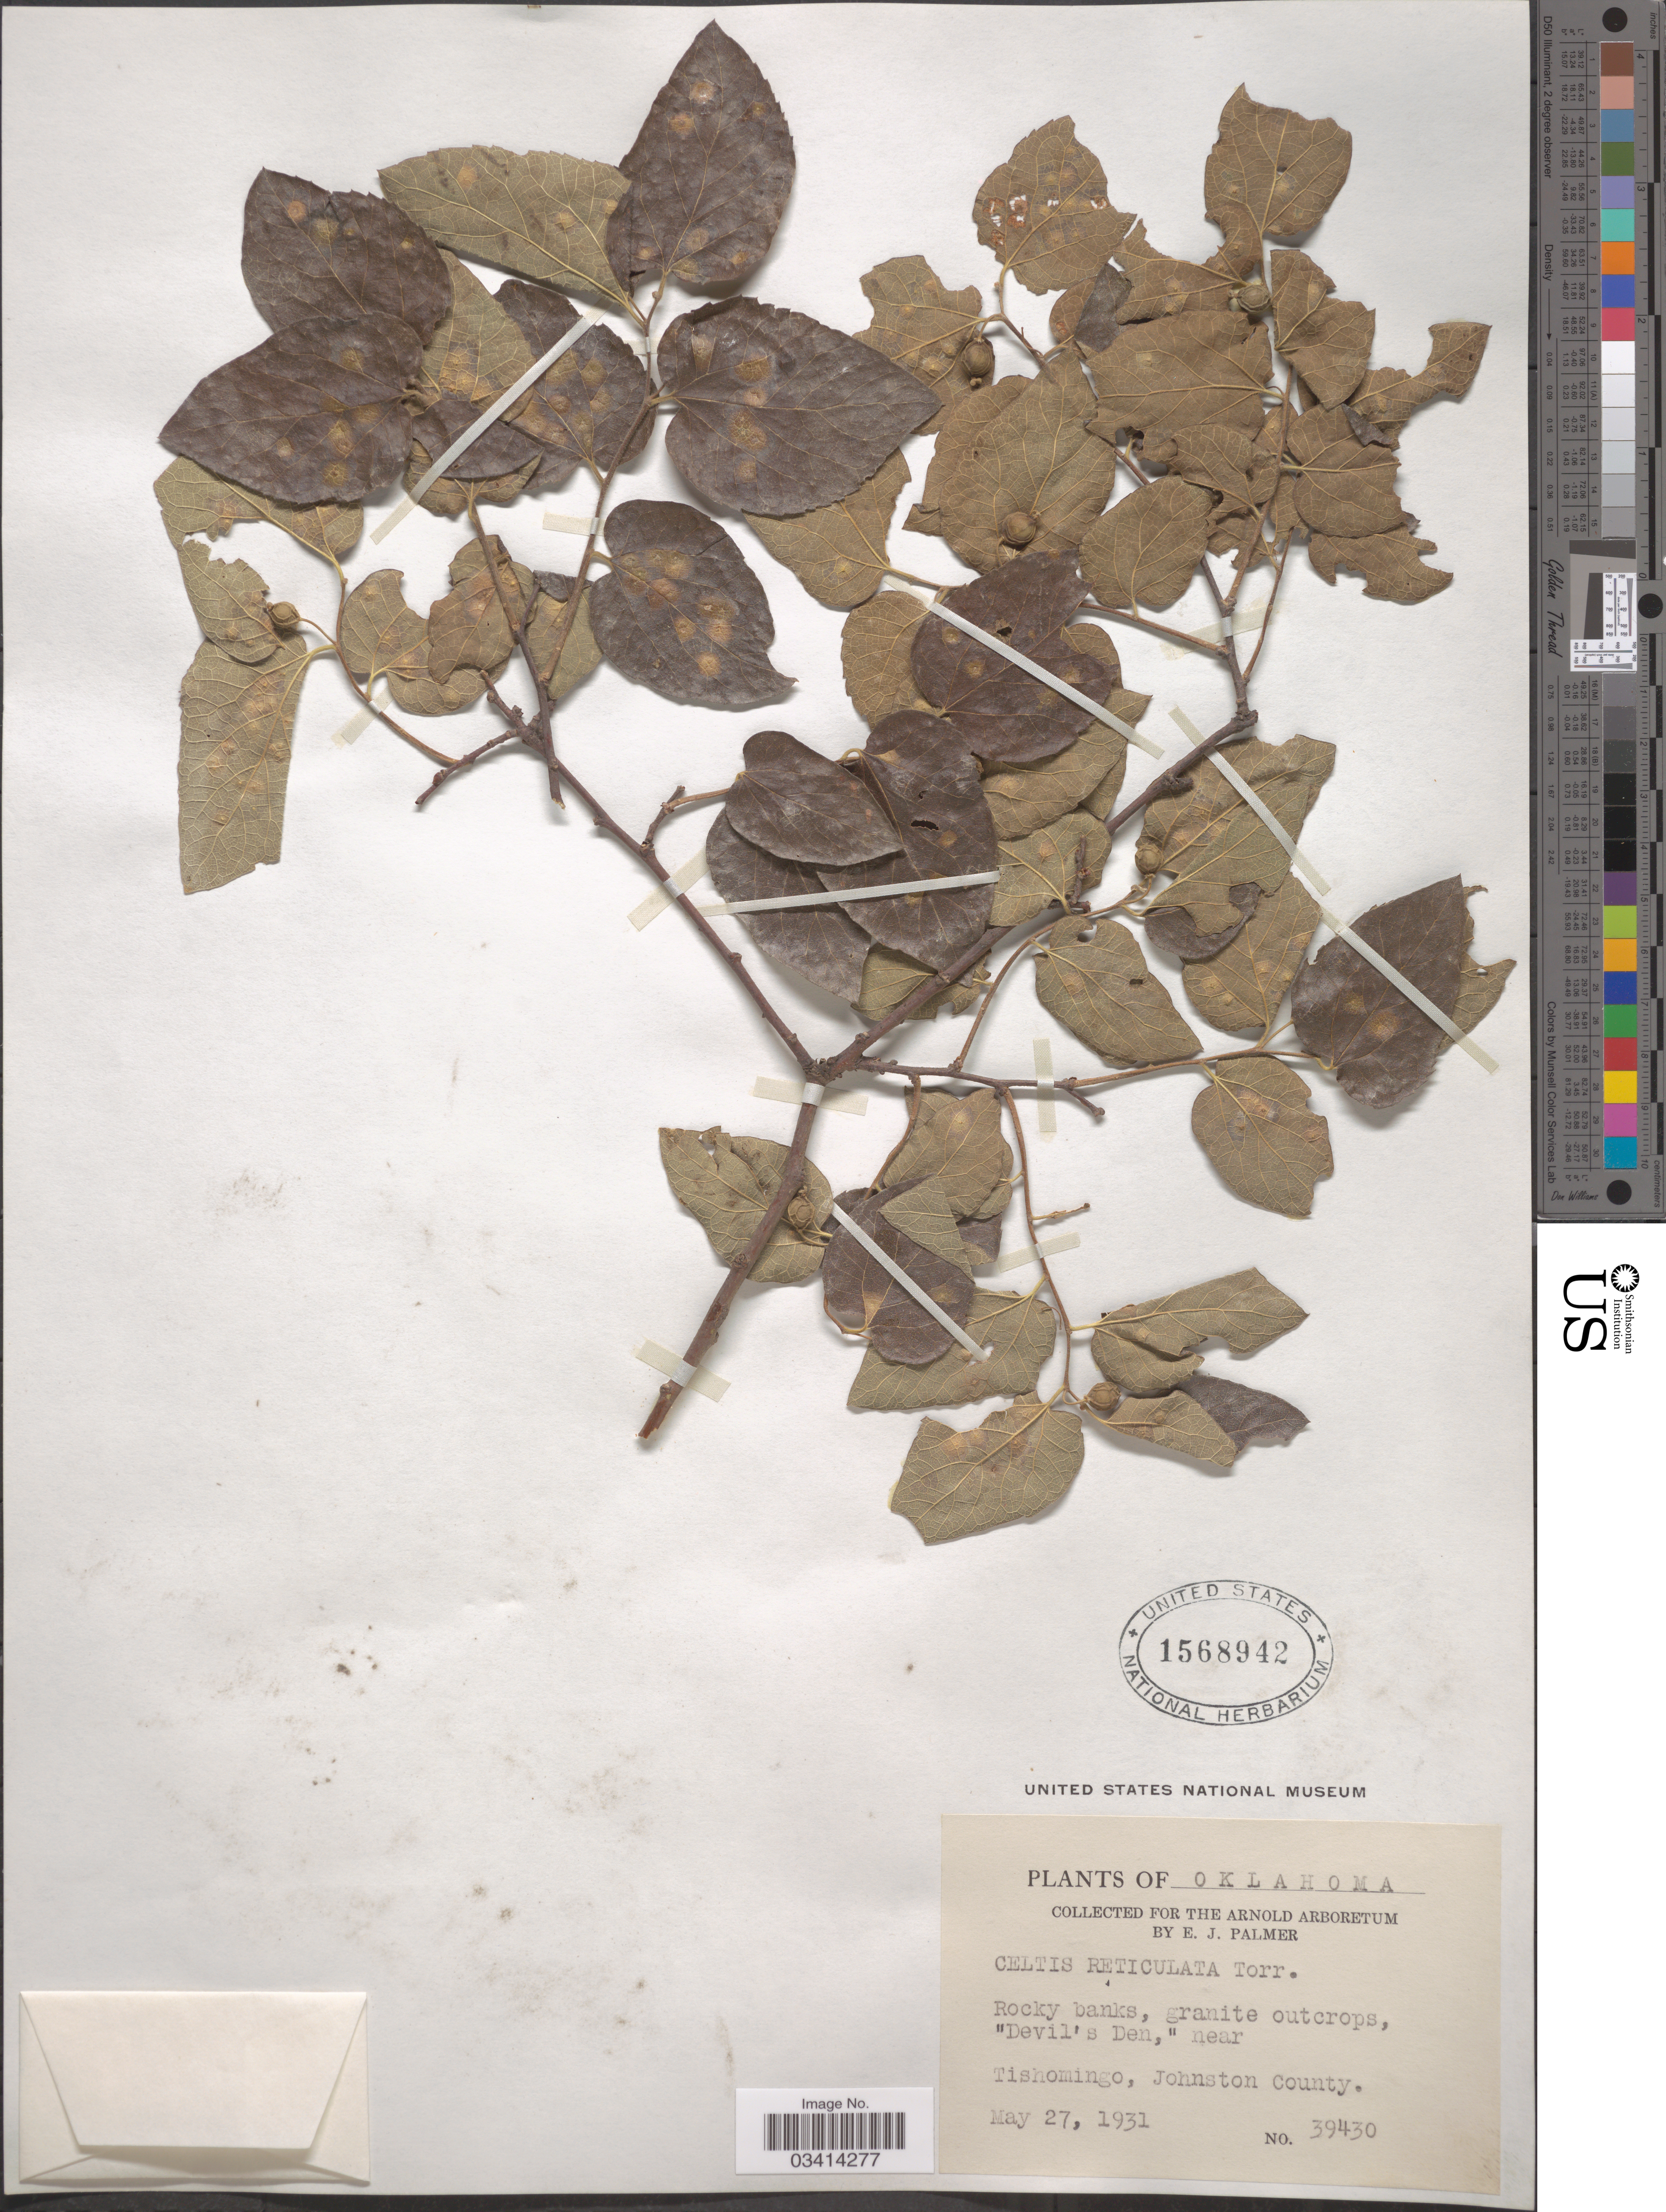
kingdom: Plantae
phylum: Tracheophyta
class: Magnoliopsida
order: Rosales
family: Cannabaceae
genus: Celtis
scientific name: Celtis reticulata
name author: Torr.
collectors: E. J. Palmer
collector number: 39430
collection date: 1931-05-27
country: United States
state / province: Oklahoma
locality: Devil's Dem,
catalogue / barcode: US 1568942